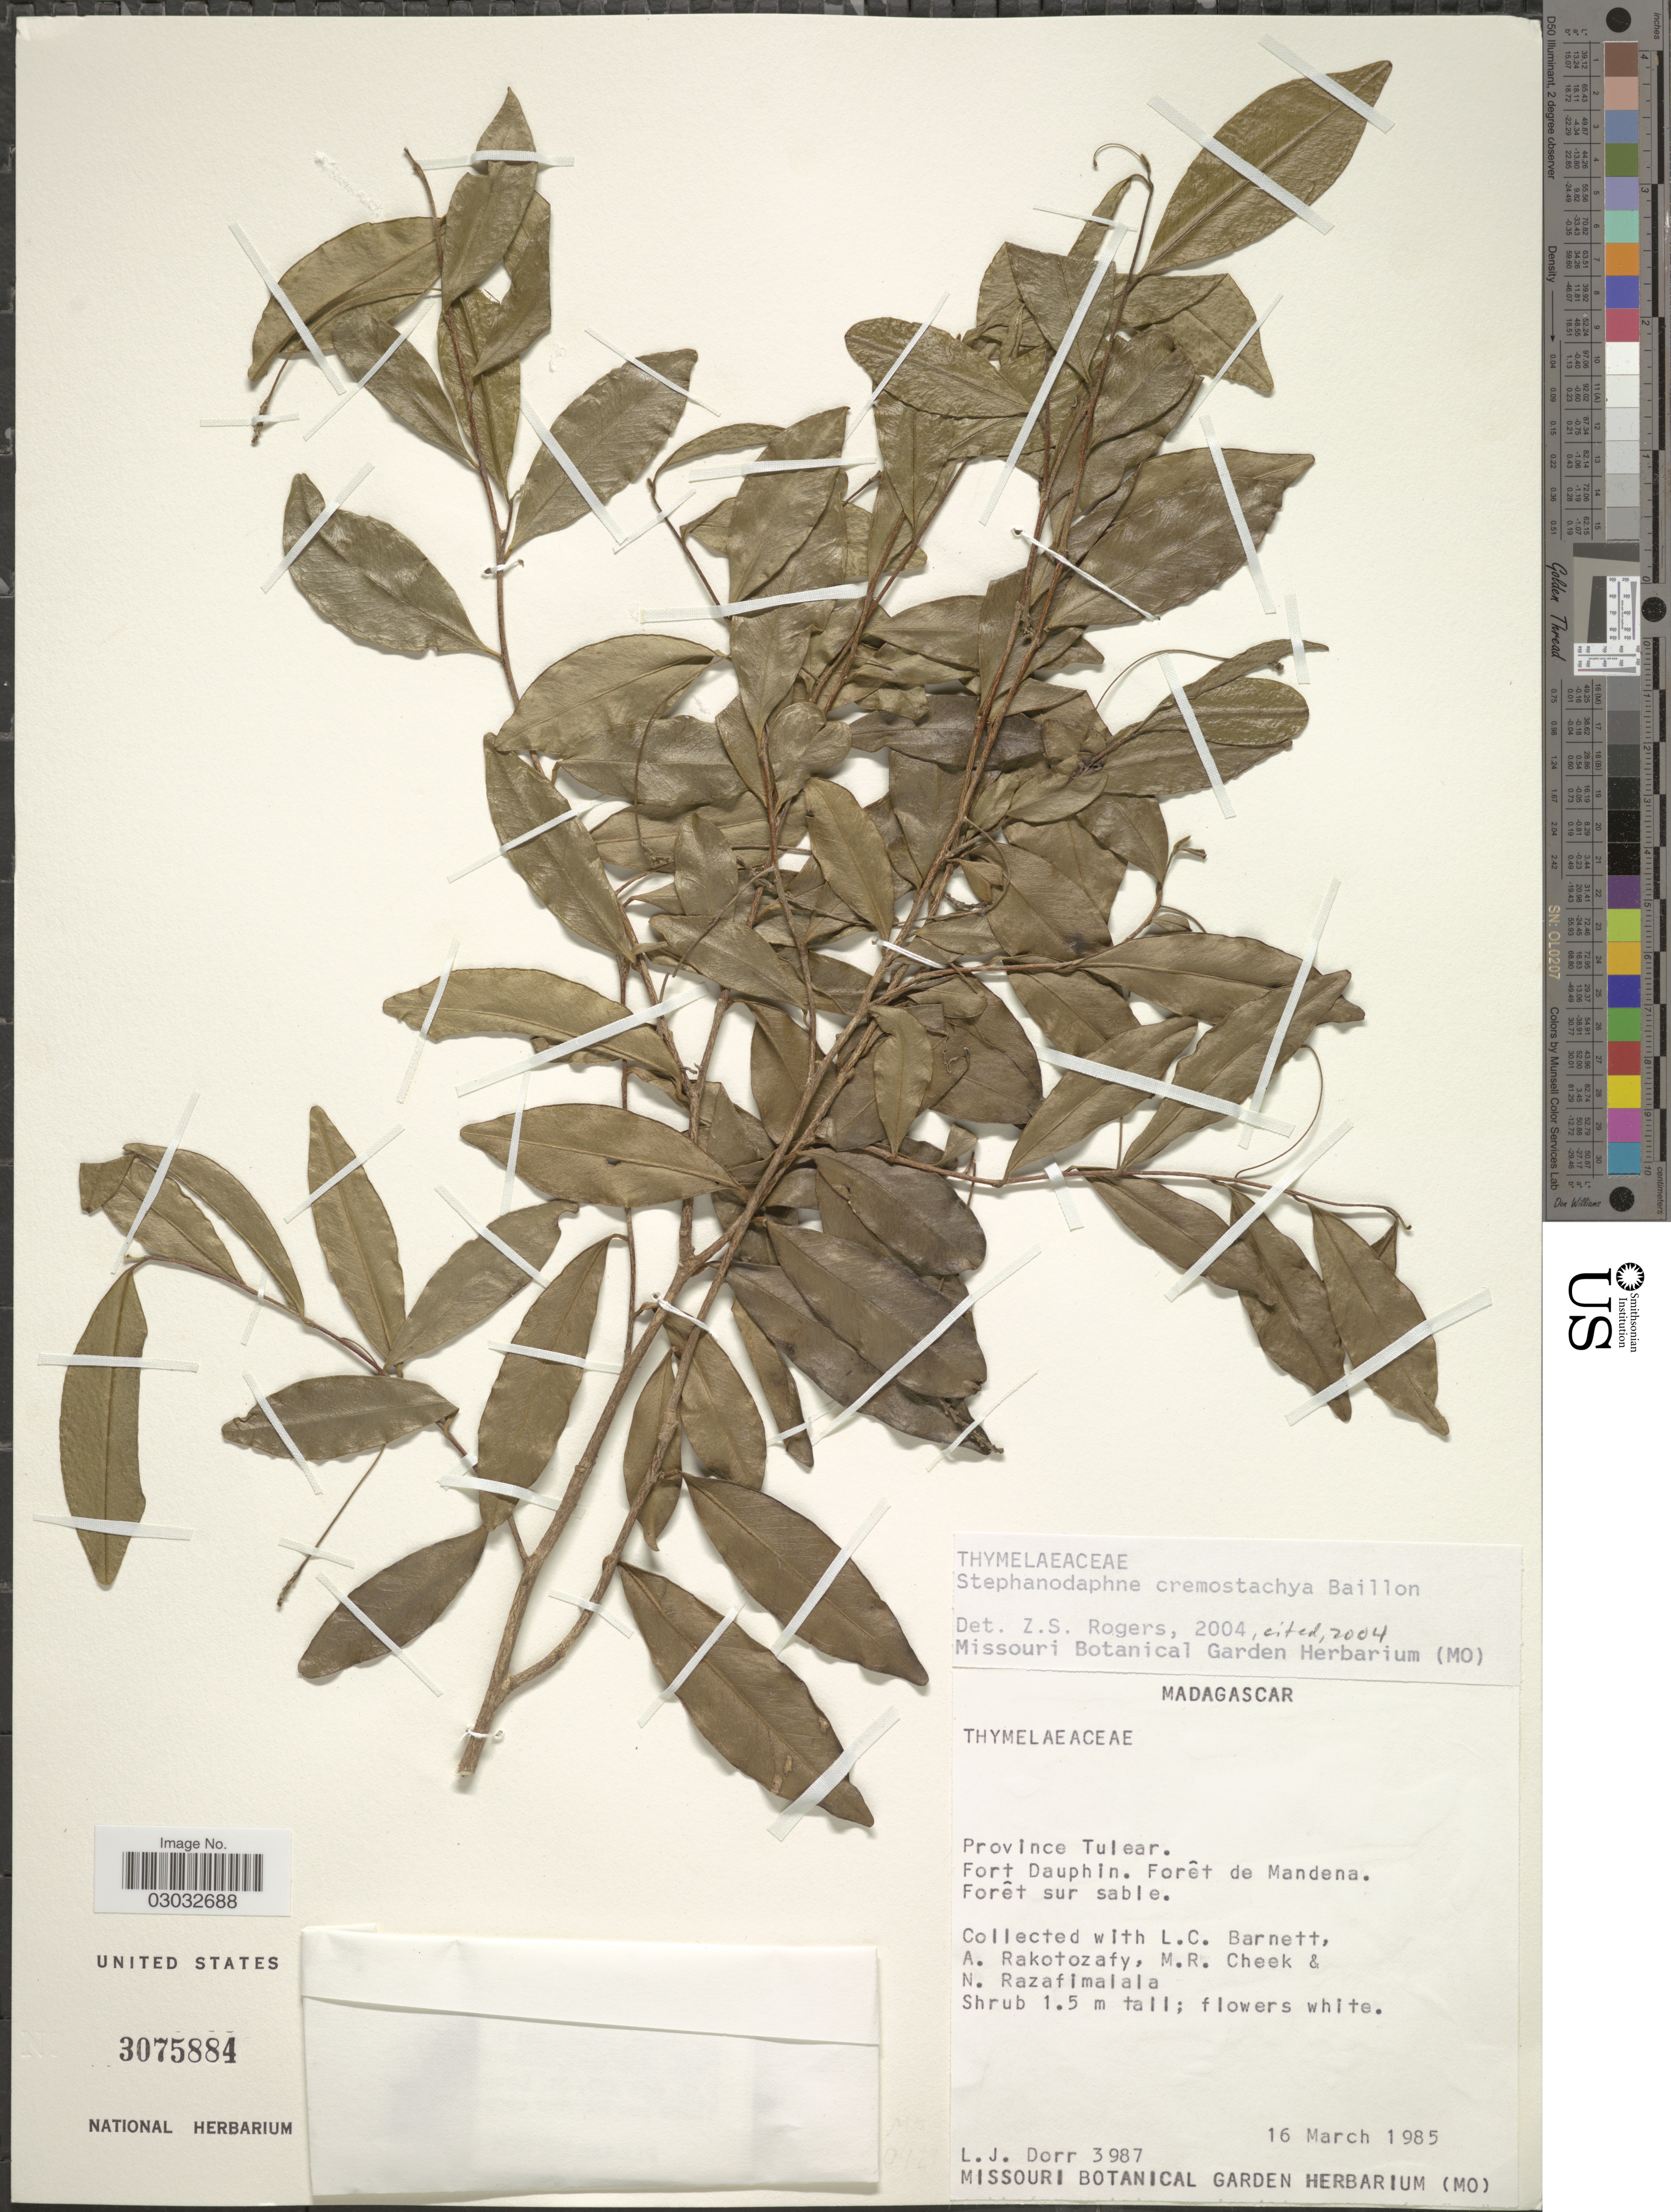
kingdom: Plantae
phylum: Tracheophyta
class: Magnoliopsida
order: Malvales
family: Thymelaeaceae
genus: Stephanodaphne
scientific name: Stephanodaphne cremostachya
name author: Baill.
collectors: L. J. Dorr, L. C. Barnett, A. Rakotozafy, M. Cheek & N. Razafimalala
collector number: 3987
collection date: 1985-03-16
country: Madagascar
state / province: Anosy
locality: Province Tulear. Fort Dauphin. Forêt de Mandena.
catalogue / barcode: US 3075884